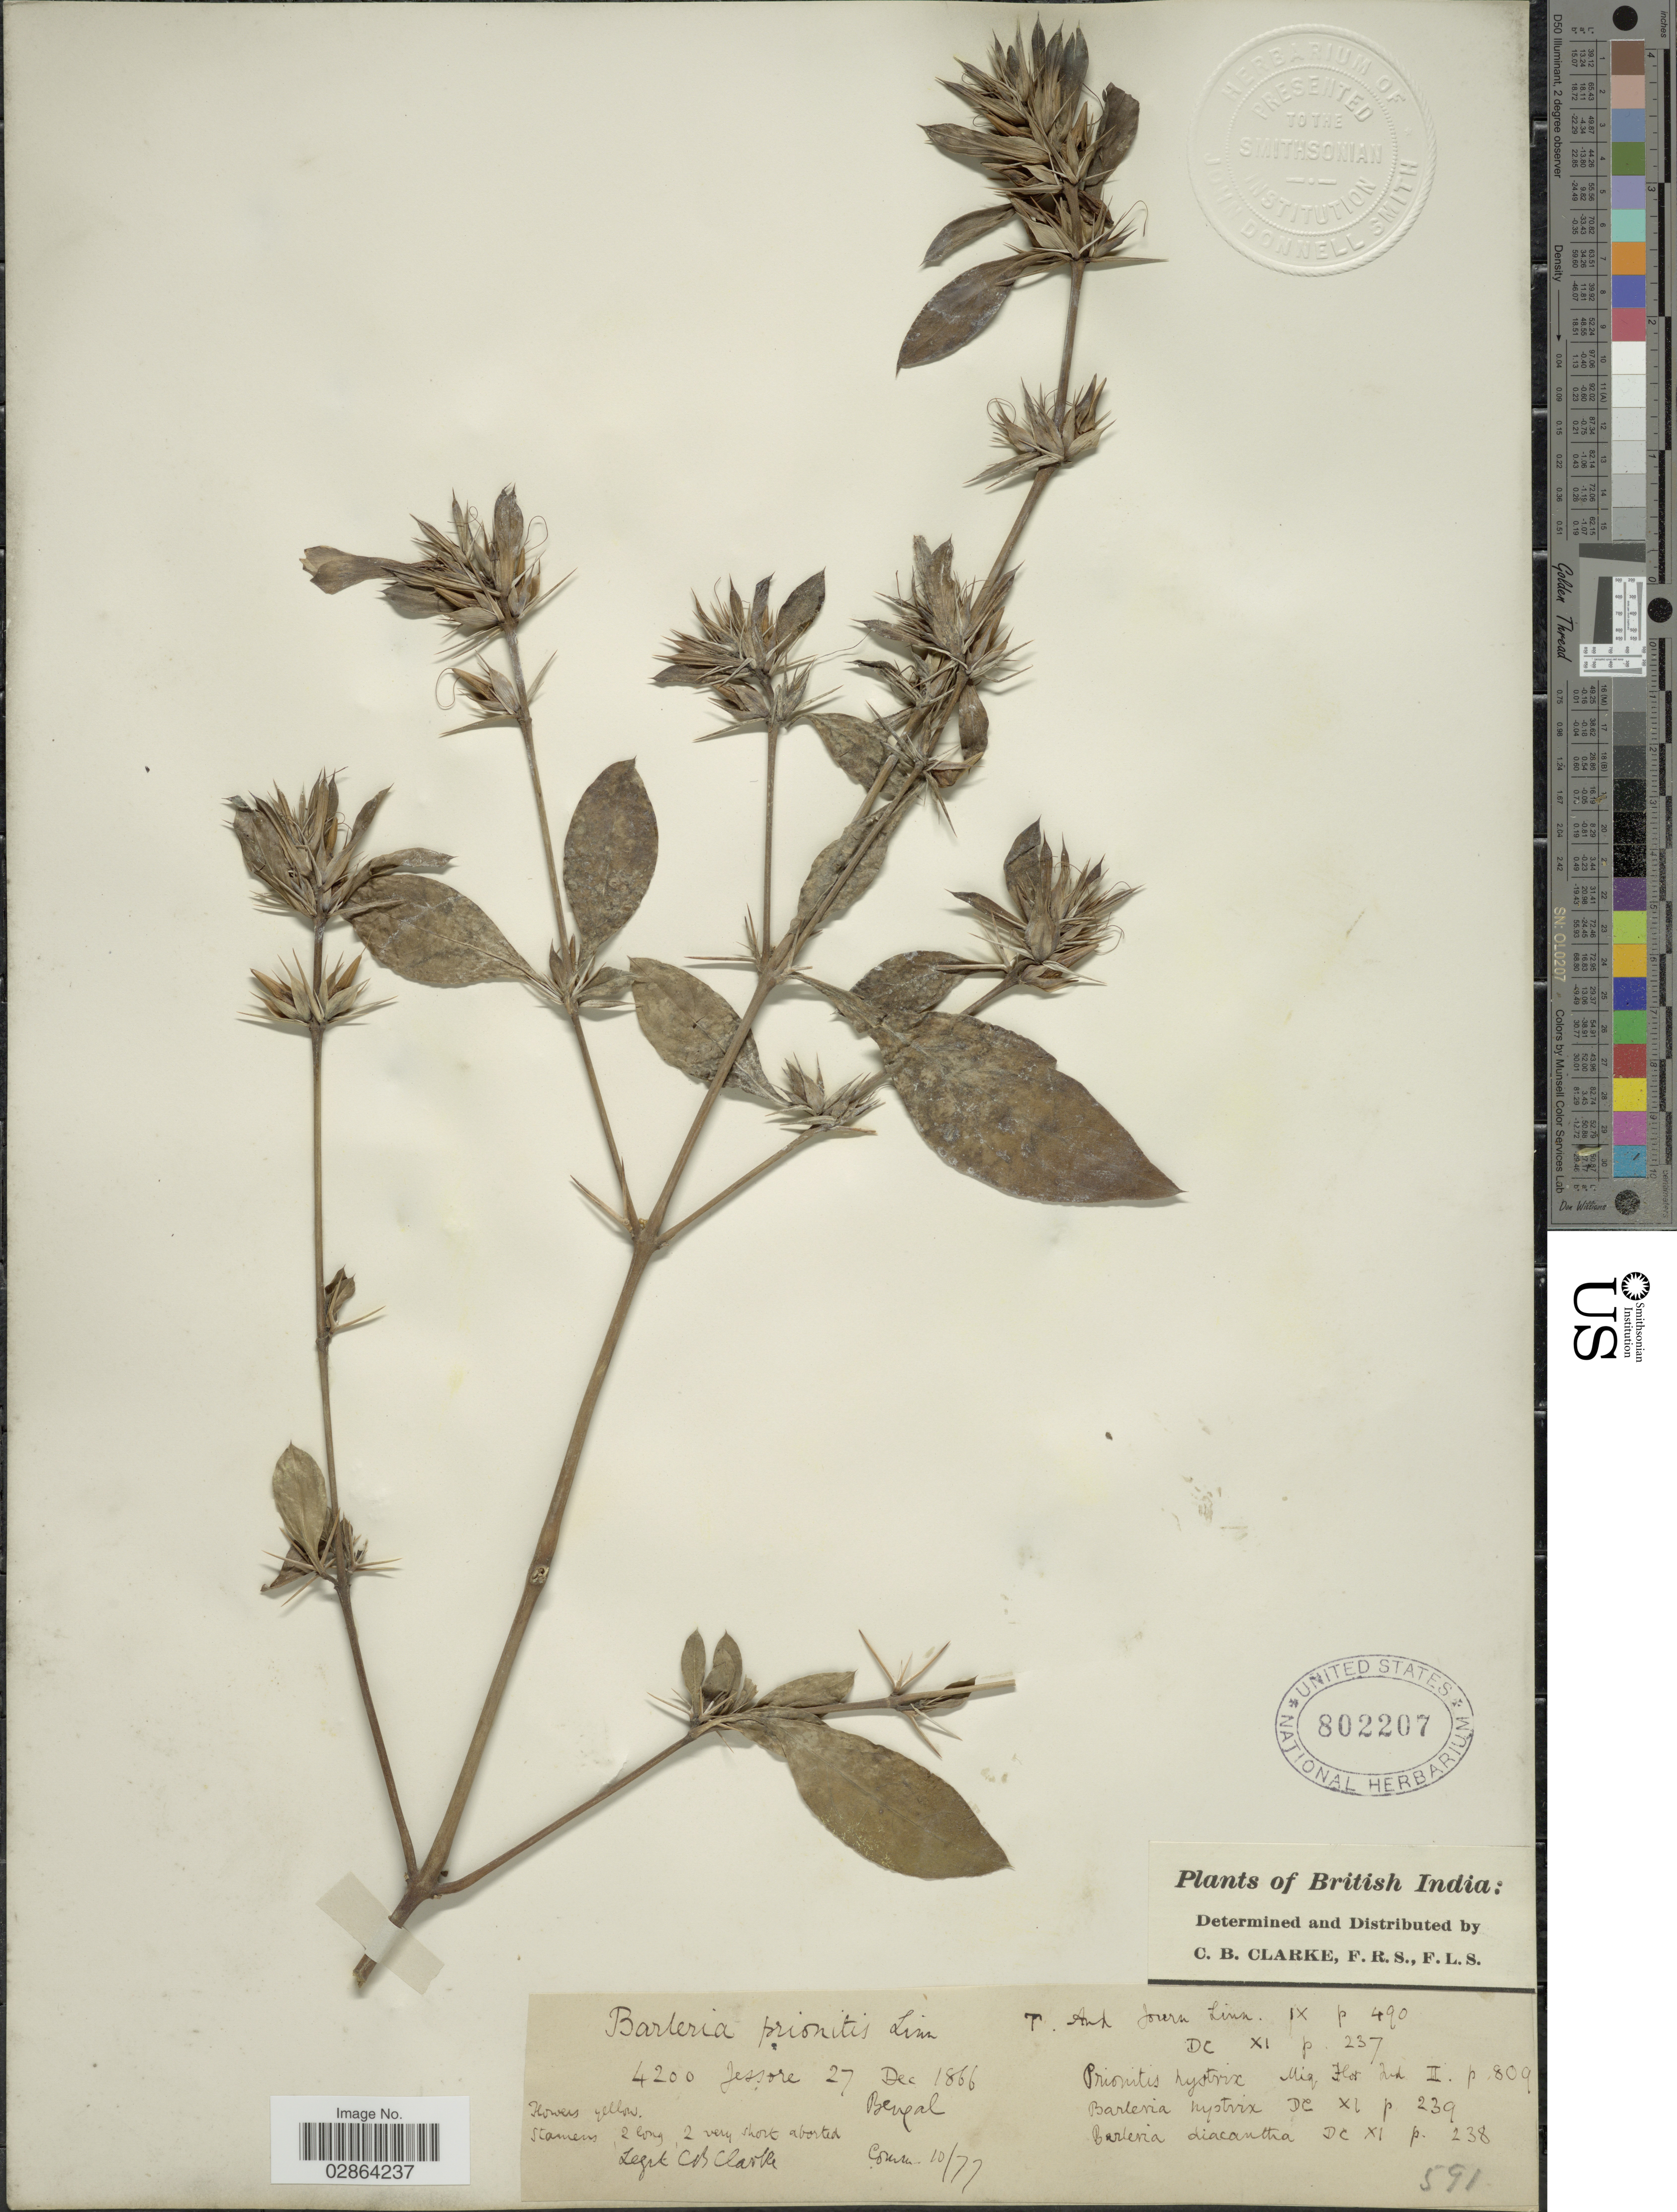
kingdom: Plantae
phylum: Tracheophyta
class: Magnoliopsida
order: Lamiales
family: Acanthaceae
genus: Barleria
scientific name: Barleria prionitis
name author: L.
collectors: C. B. Clarke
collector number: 4200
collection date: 1866-12-27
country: India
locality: British India, Jessore, Bengal.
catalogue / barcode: US 802207